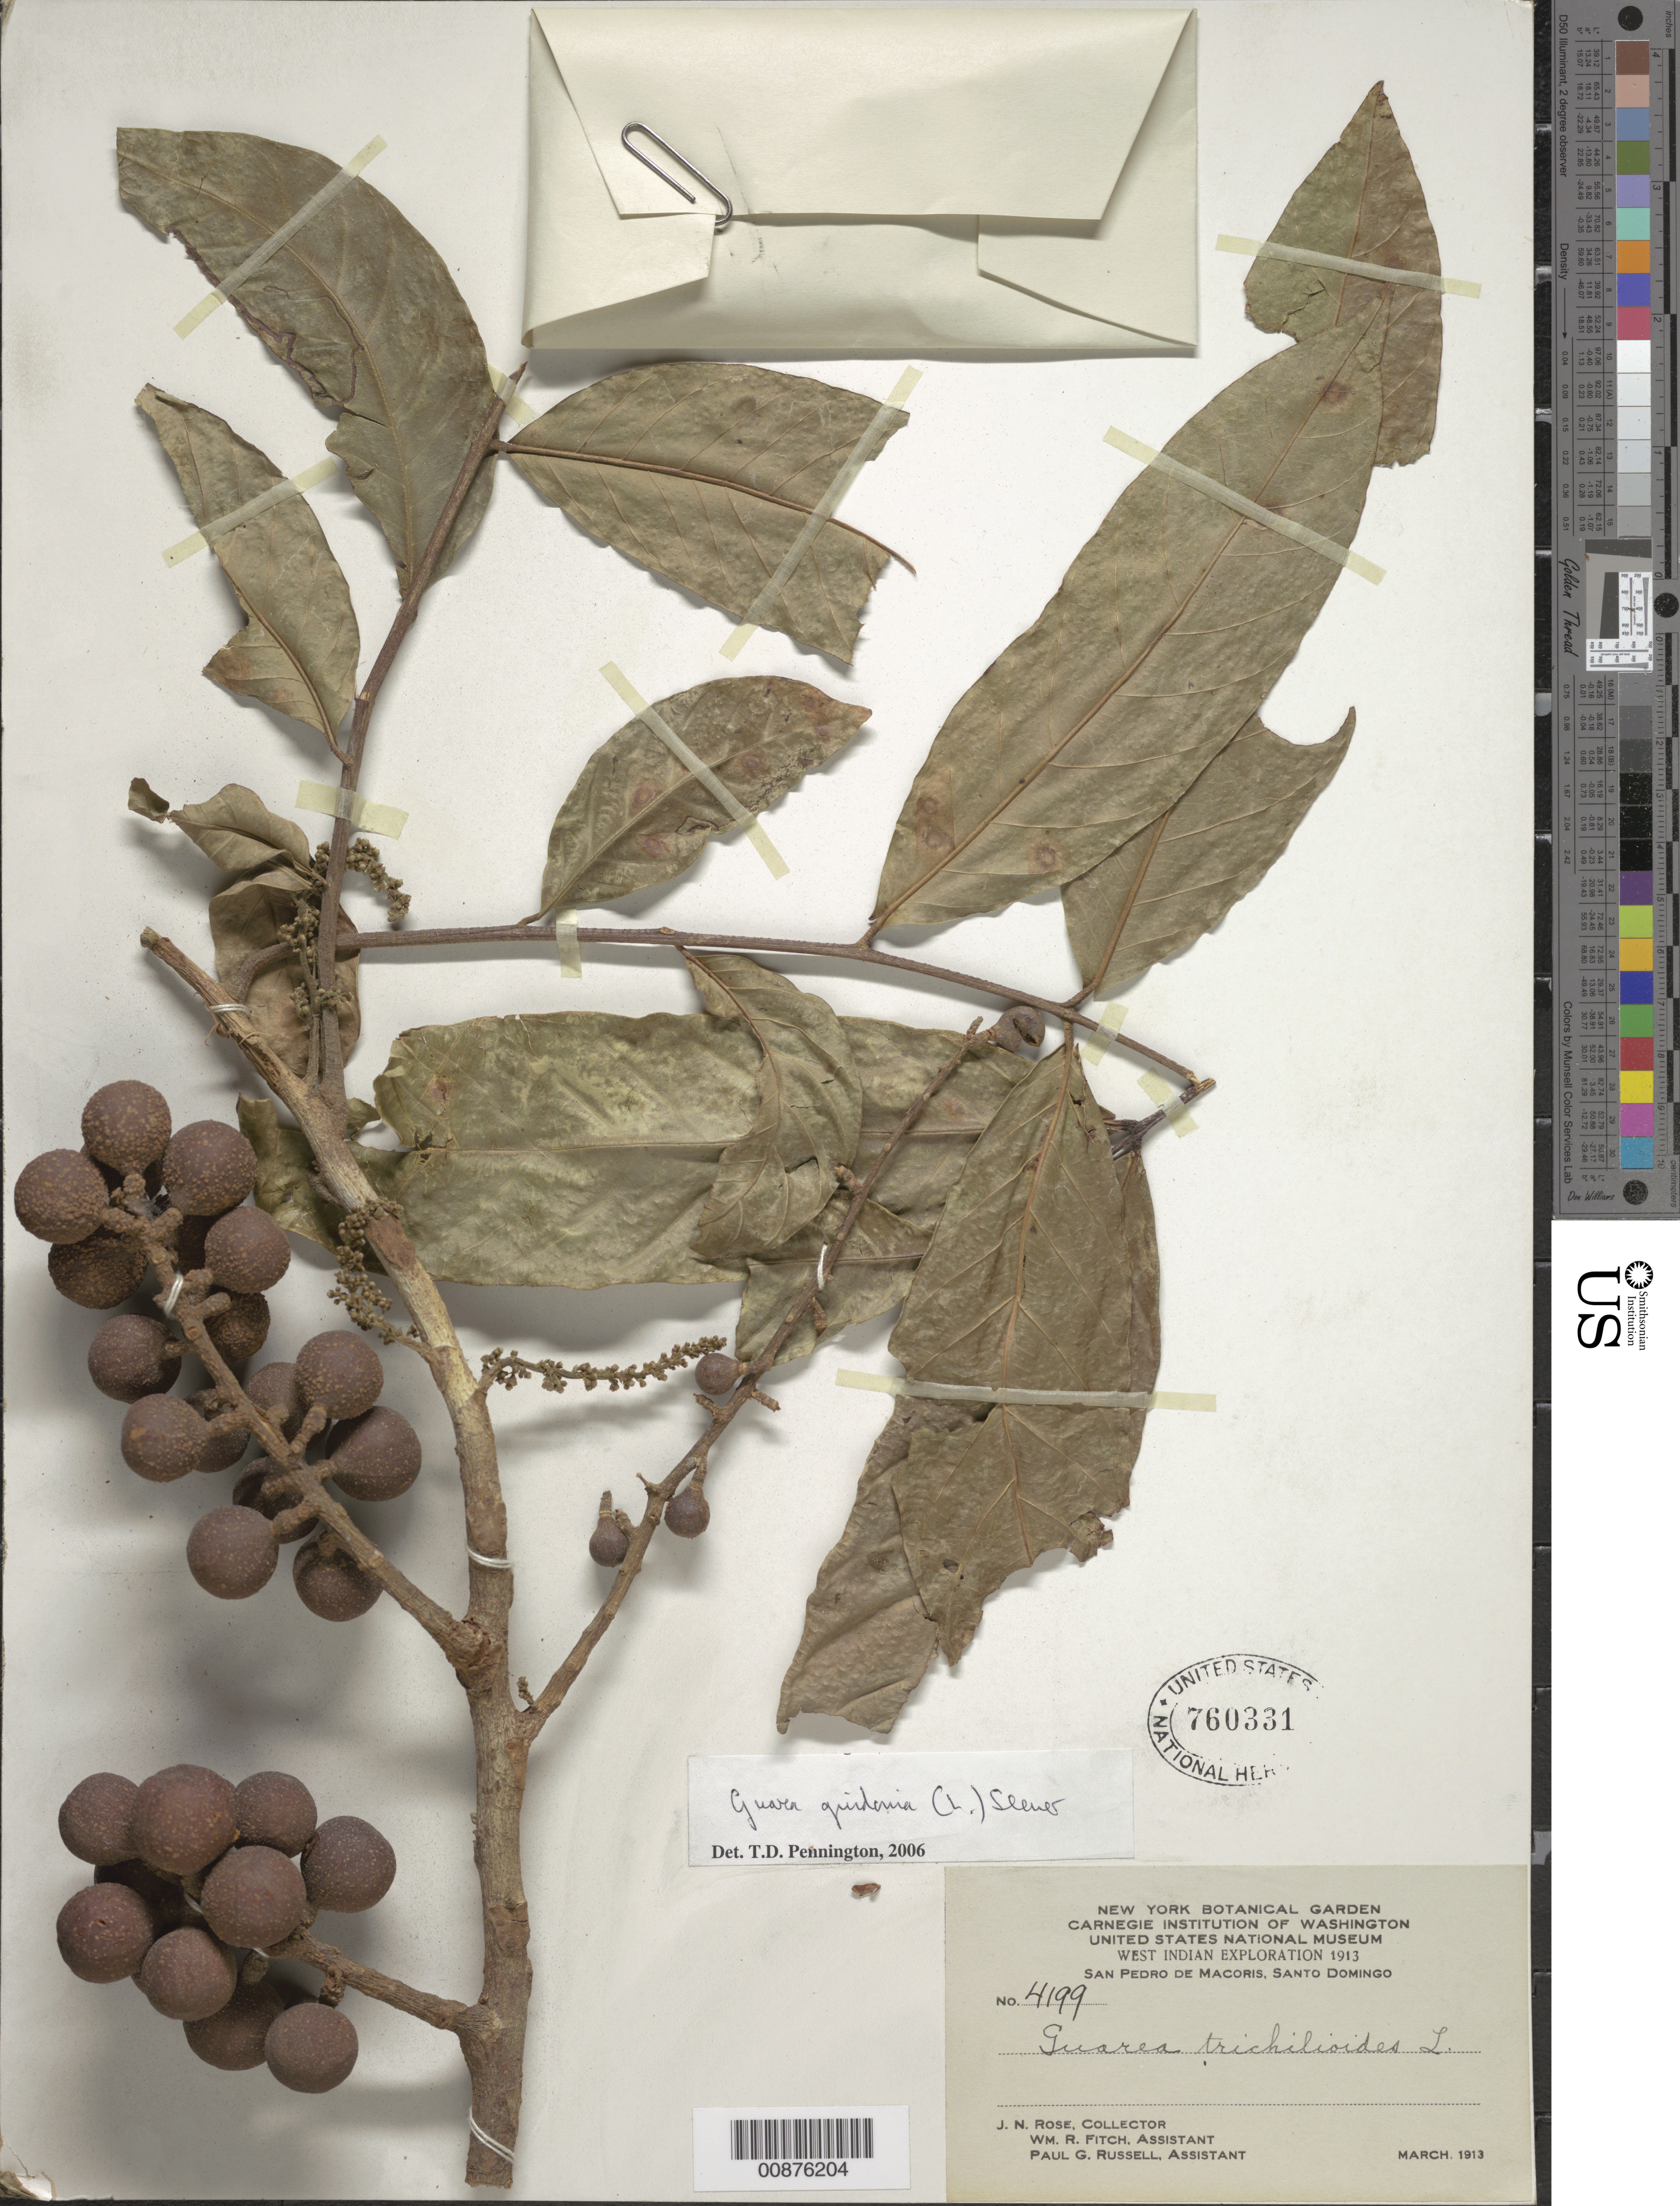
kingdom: Plantae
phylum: Tracheophyta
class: Magnoliopsida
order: Sapindales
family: Meliaceae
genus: Guarea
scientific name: Guarea guidonia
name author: (L.) Sleumer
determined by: Pennington, T. D., (K)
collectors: J. N. Rose, W. R. Fitch & P. G. Russell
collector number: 4199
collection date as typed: Mar 1913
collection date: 1913-03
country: Dominican Republic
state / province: San Pedro de Macoris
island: Hispaniola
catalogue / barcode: US 760331